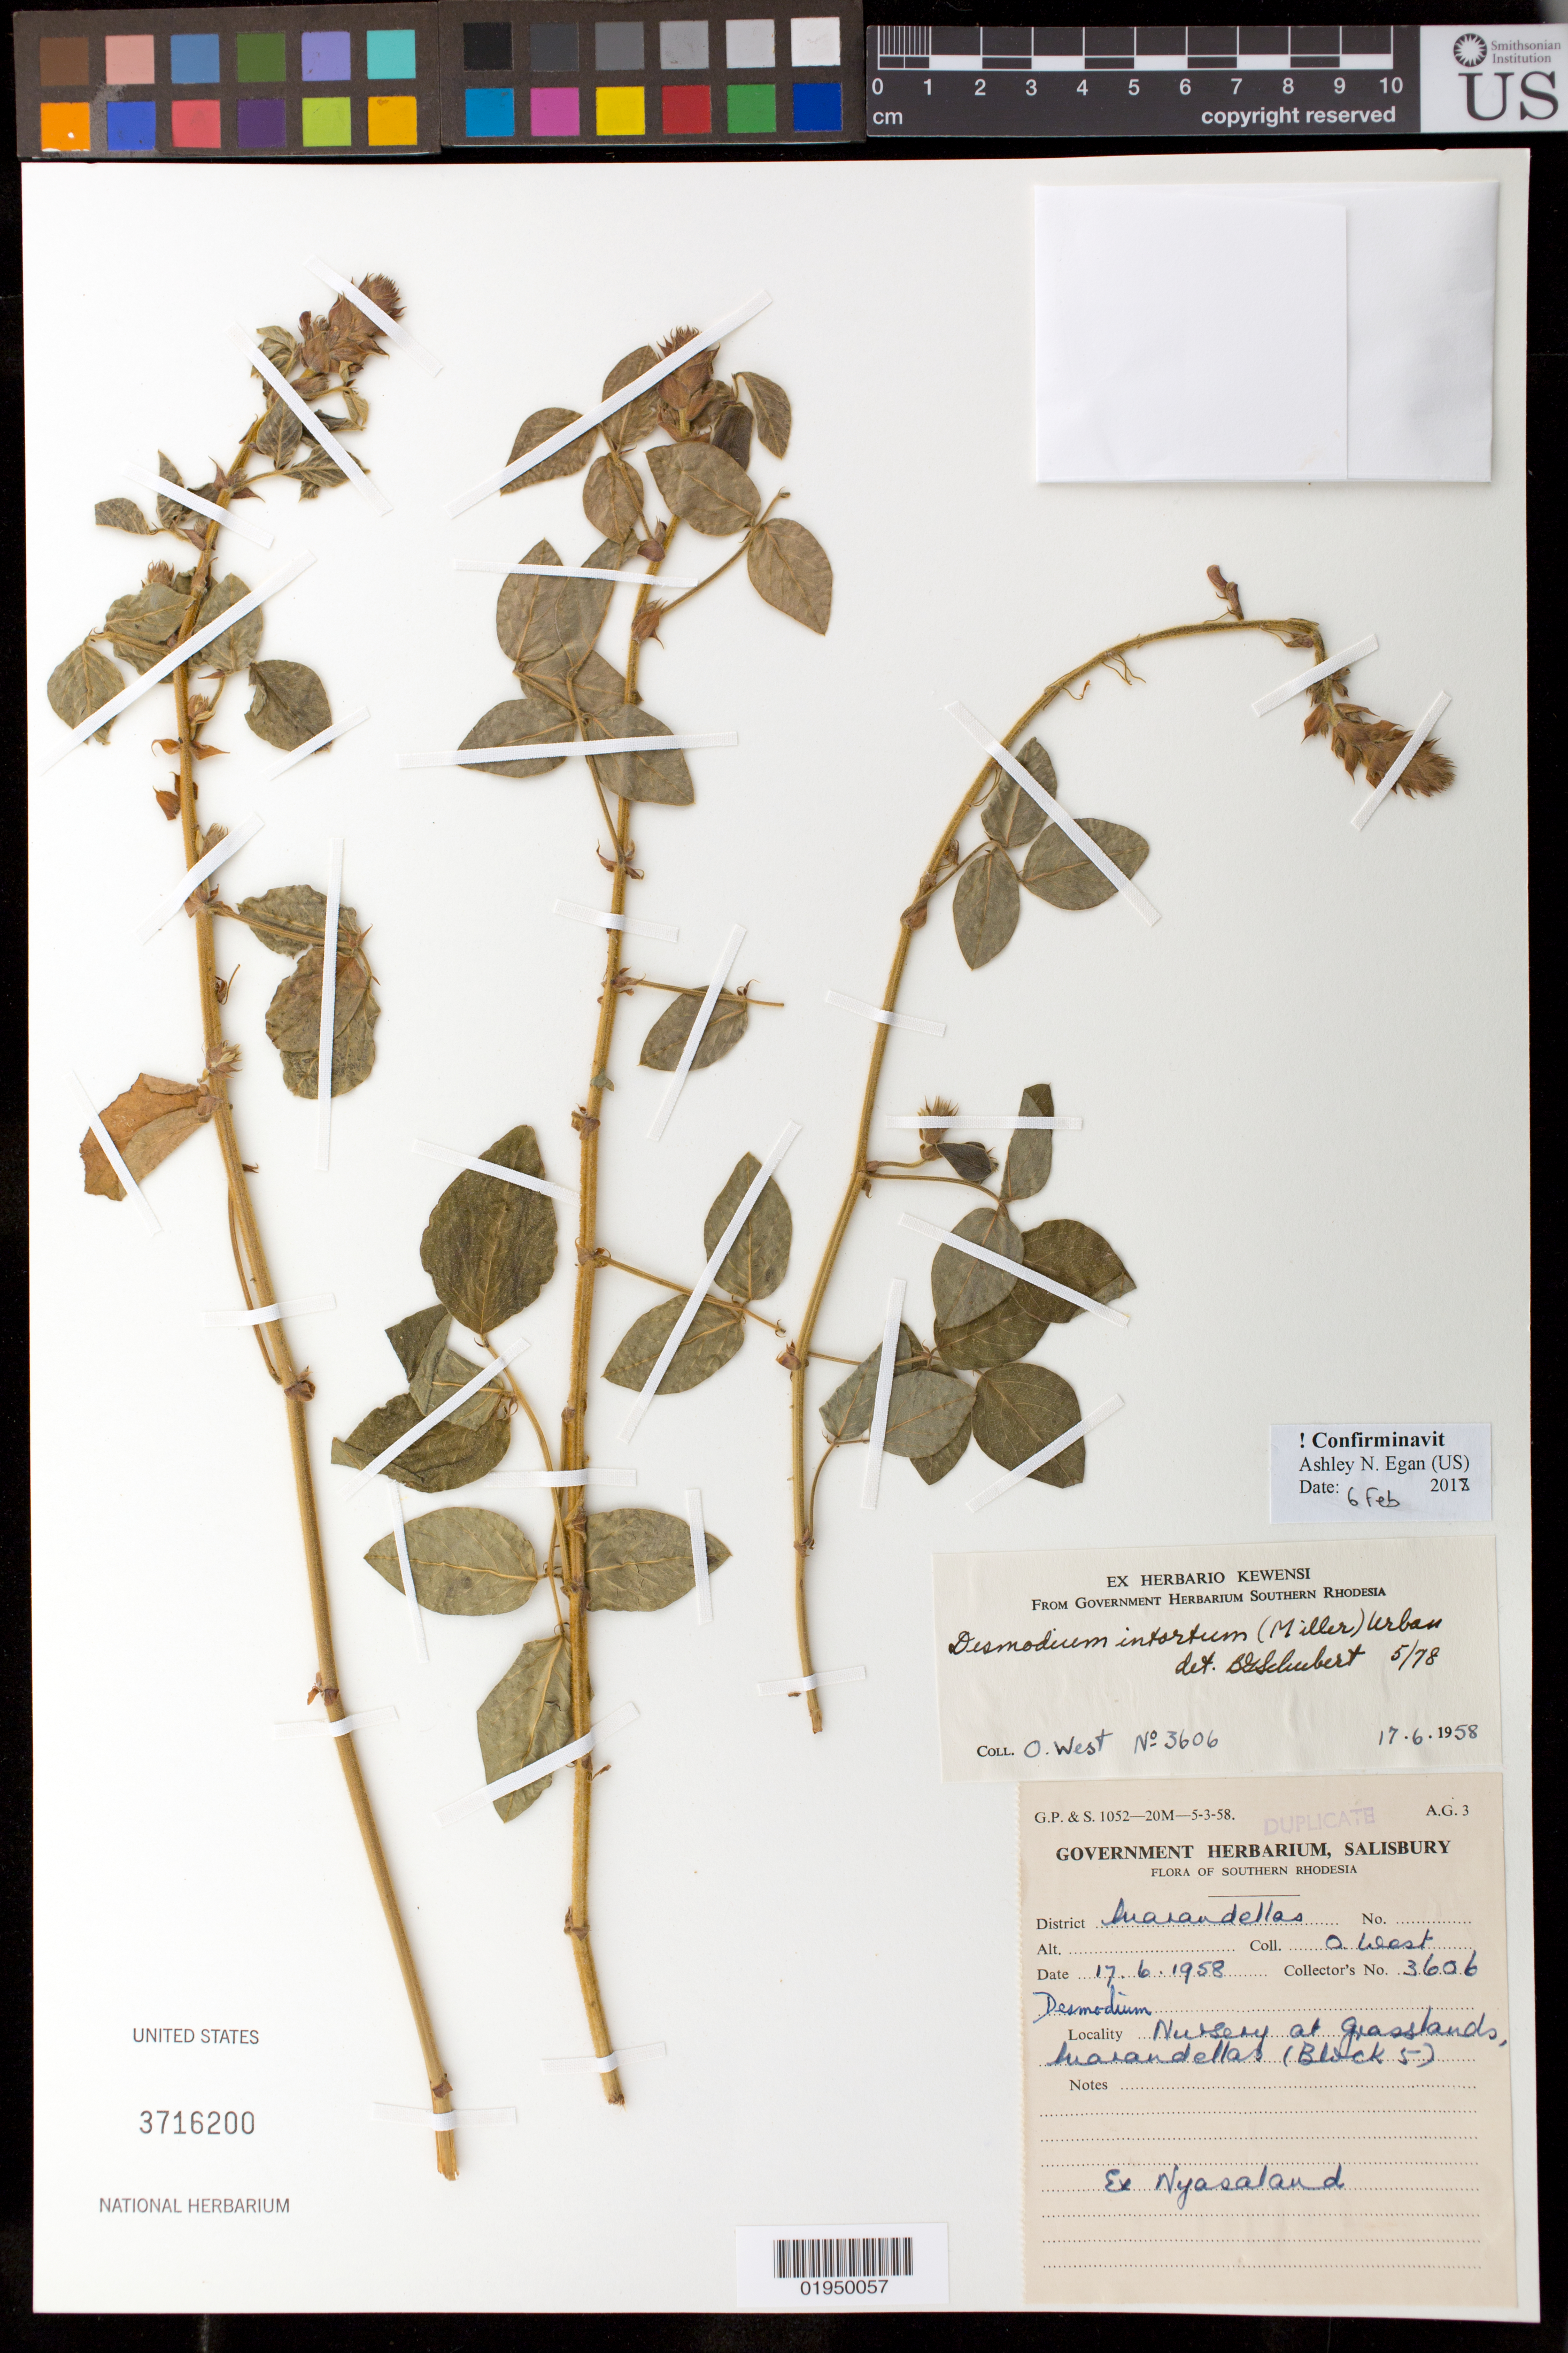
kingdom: Plantae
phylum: Tracheophyta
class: Magnoliopsida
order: Fabales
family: Fabaceae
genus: Desmodium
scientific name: Desmodium intortum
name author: (Mill.) Urb.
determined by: Schubert, Bernice G.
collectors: O. West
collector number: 3606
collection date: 1958-06-17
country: Zimbabwe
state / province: Mashonaland East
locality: Southern Rhodesia; Nursery at grasslands, Marandellas (Block 5)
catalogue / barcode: US 3716200